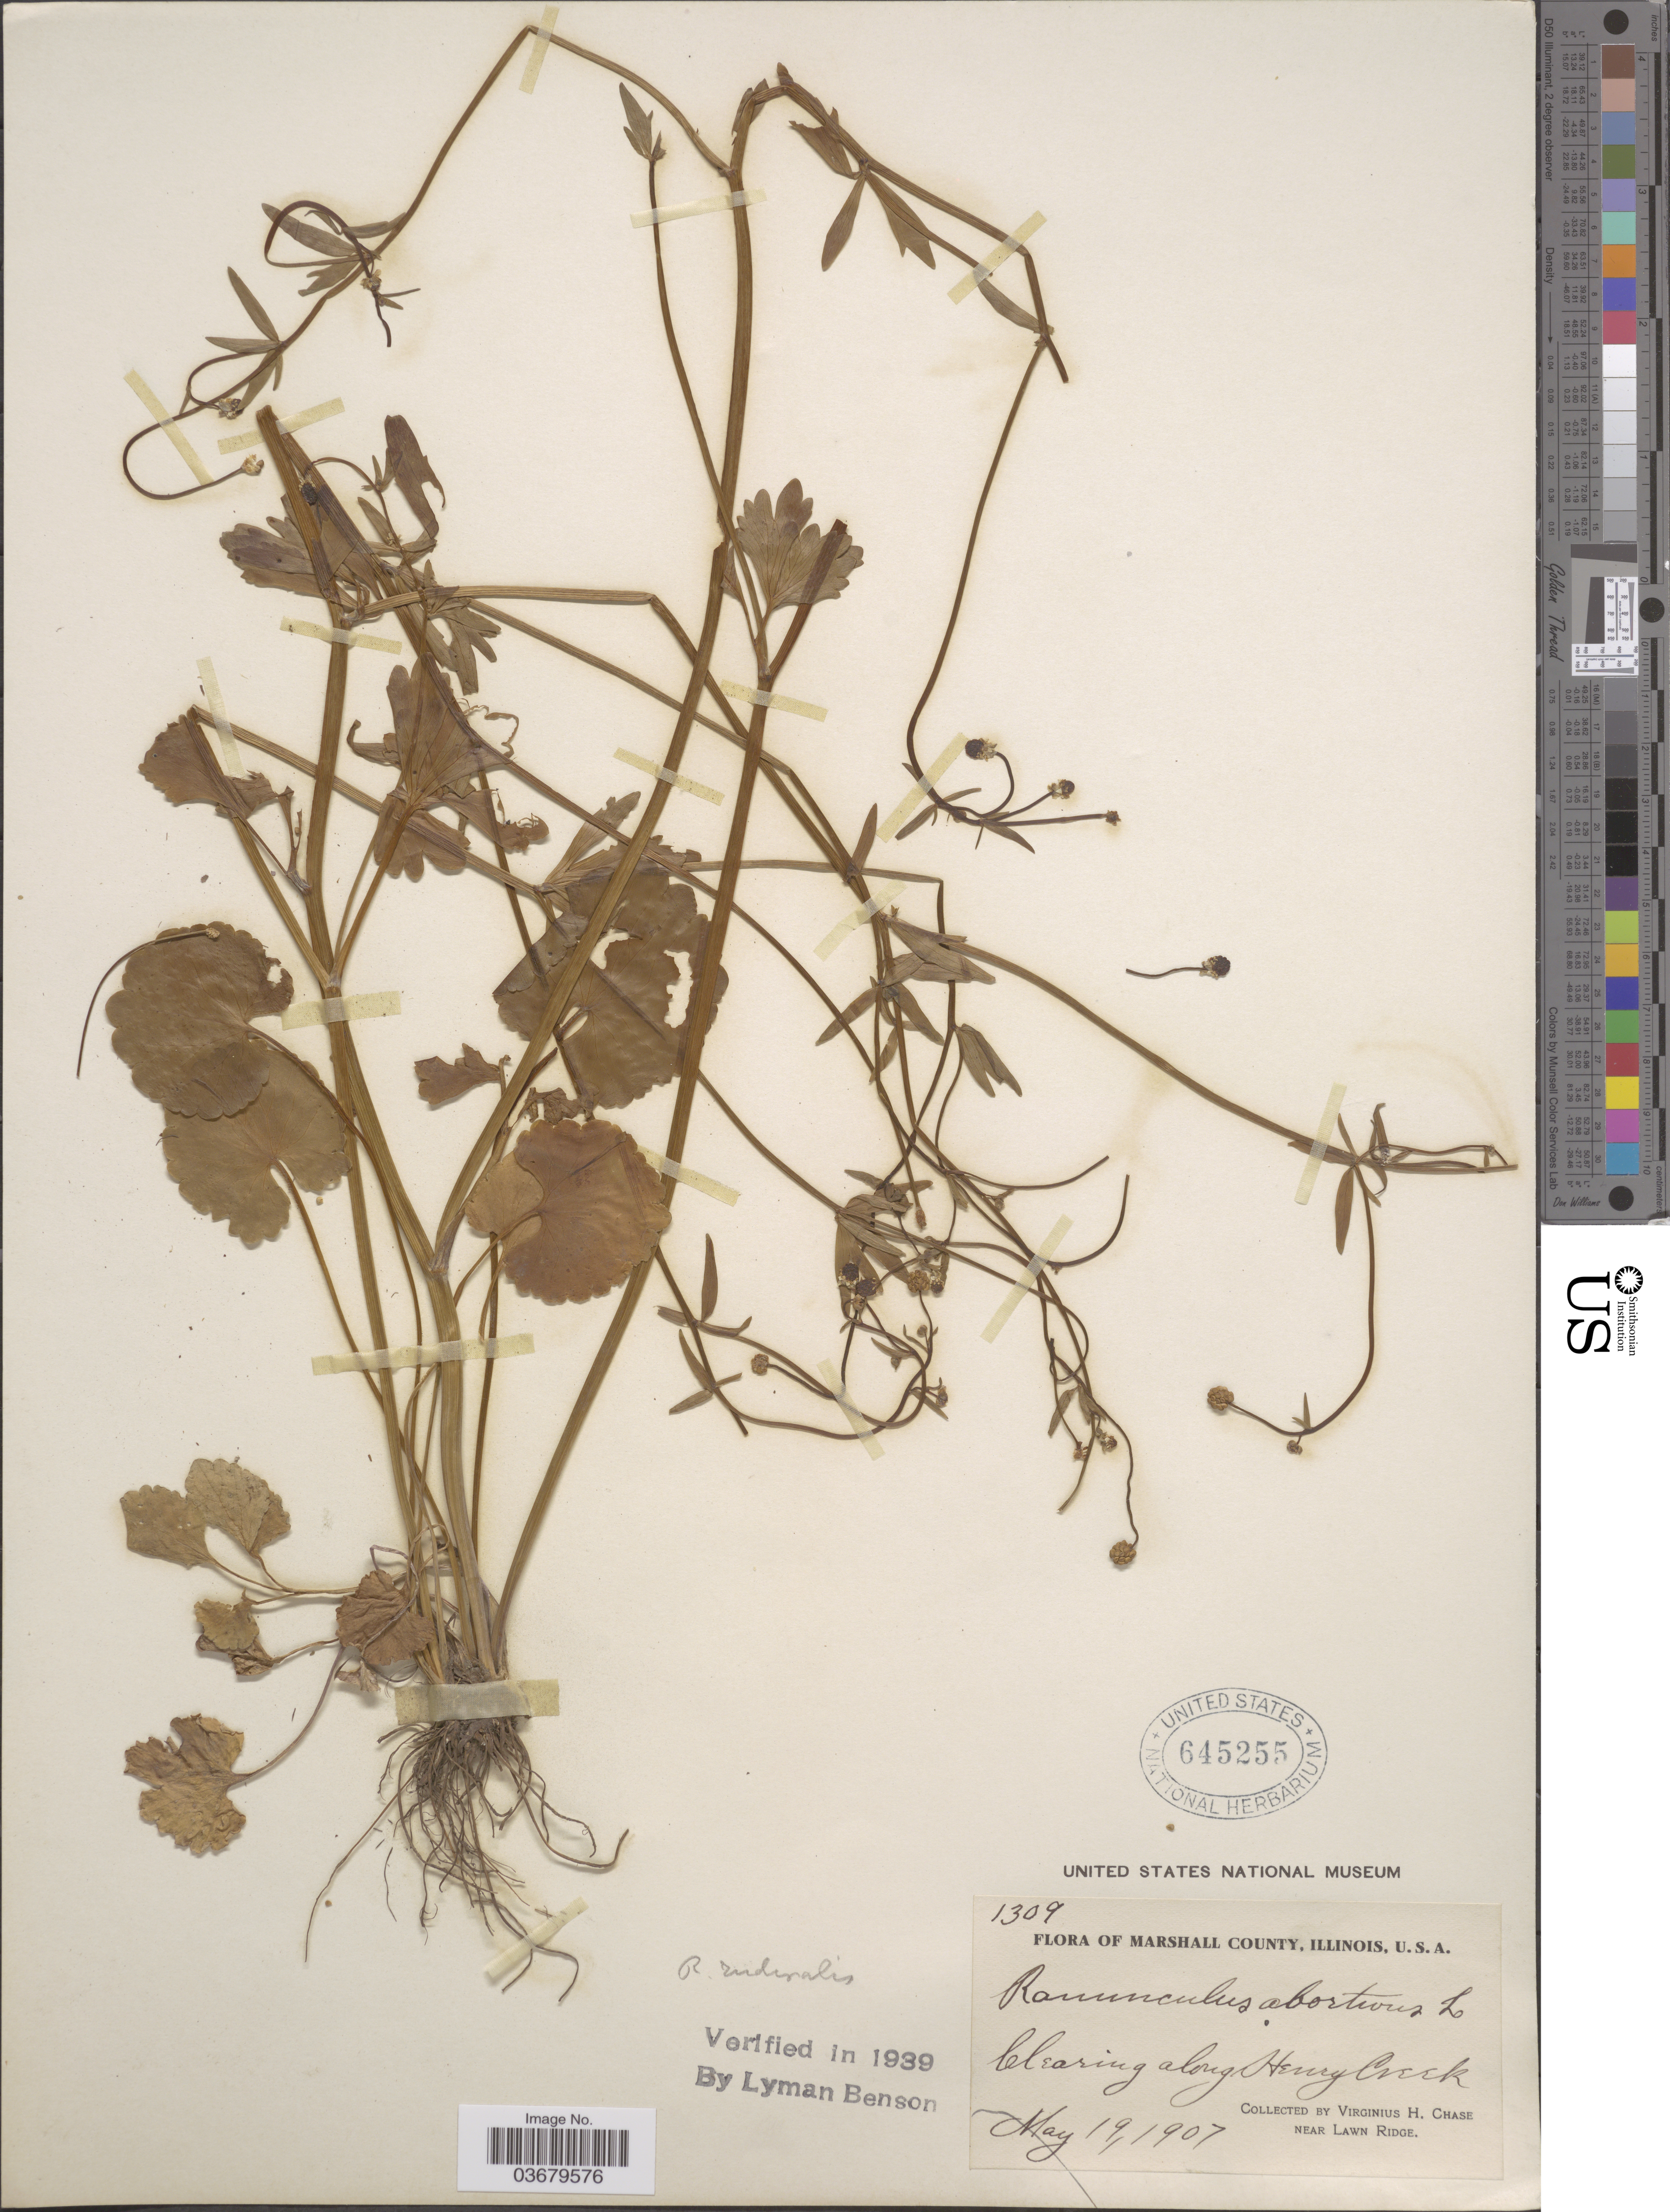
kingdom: Plantae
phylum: Tracheophyta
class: Magnoliopsida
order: Ranunculales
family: Ranunculaceae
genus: Ranunculus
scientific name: Ranunculus abortivus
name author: L.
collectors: V. H. Chase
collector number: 1309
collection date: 1907-05-19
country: United States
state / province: Illinois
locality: Marshall County. Clearing along Henry Creek. Near Lawn Ridge.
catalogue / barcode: US 645255